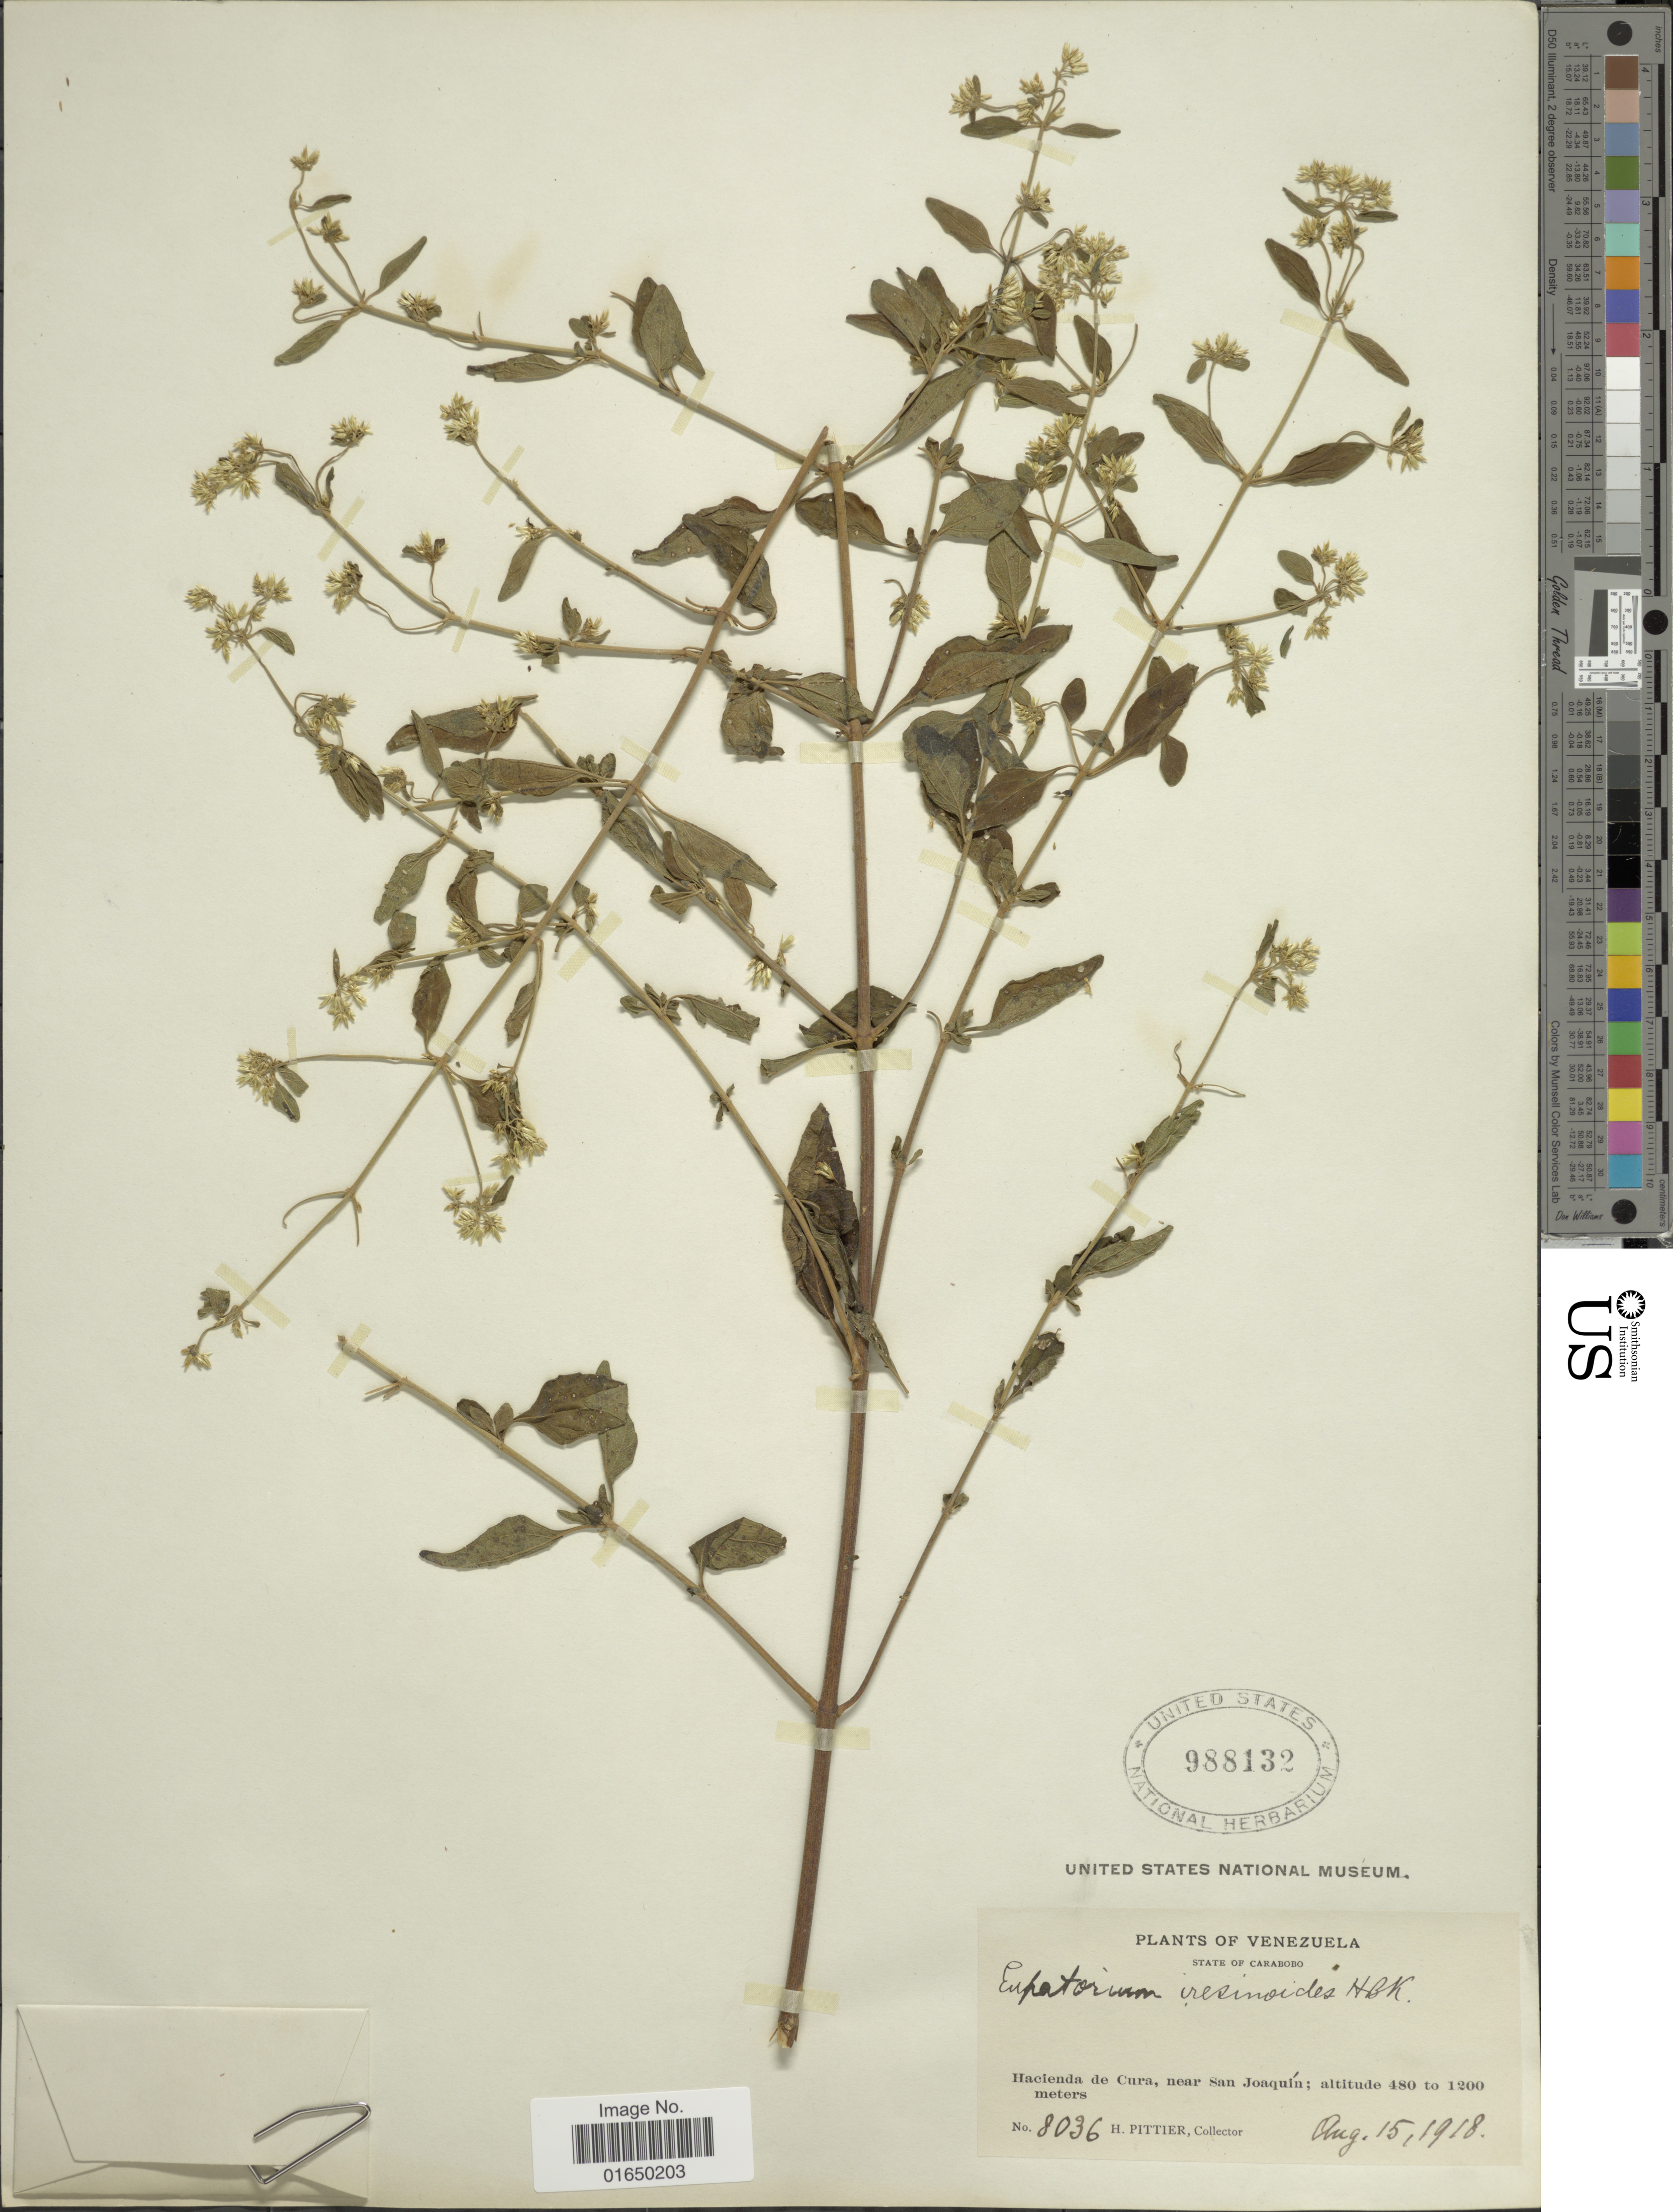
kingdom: Plantae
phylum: Tracheophyta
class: Magnoliopsida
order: Asterales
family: Asteraceae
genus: Condylidium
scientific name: Condylidium iresinoides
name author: (Kunth) R.M. King & H. Rob.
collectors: H. F. Pittier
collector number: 8036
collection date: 1918-08-15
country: Venezuela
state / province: Carabobo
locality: Hacienda de Cura, near San Joaquín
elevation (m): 480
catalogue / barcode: US 988132